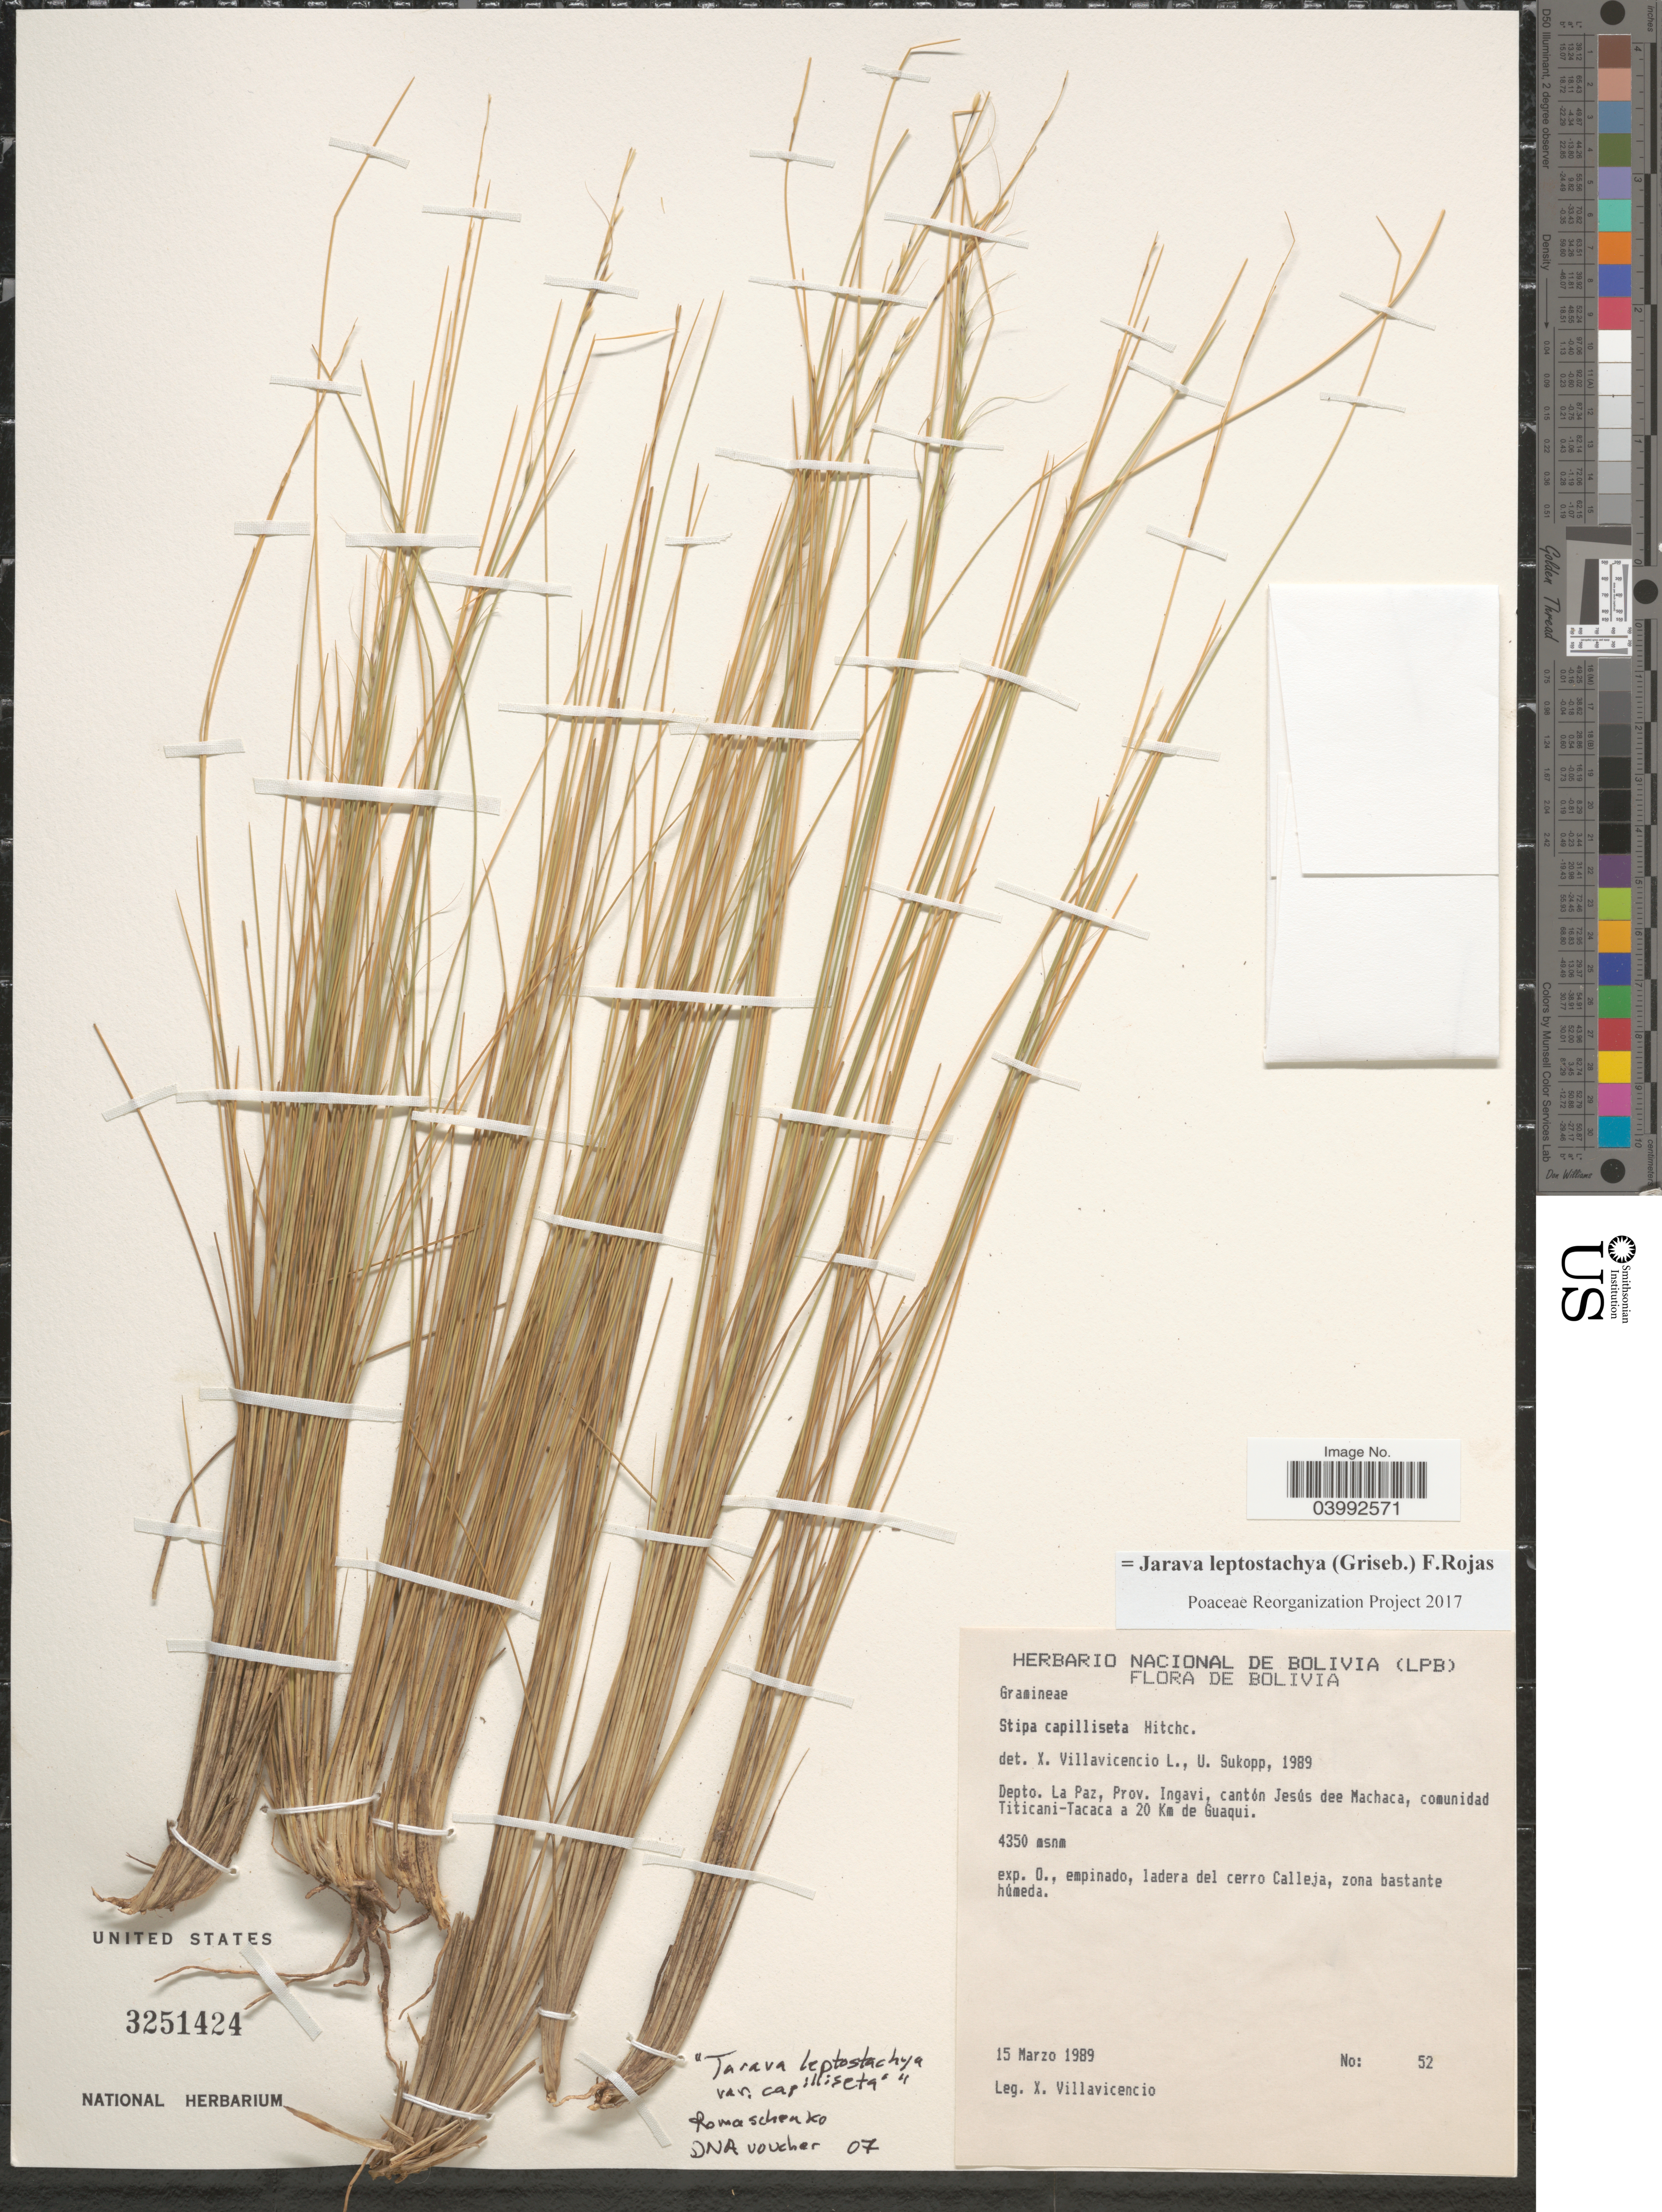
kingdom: Plantae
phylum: Tracheophyta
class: Liliopsida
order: Poales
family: Poaceae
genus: Jarava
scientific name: Jarava leptostachya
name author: (Griseb.) F. Rojas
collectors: X. Villavicencio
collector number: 52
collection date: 1989-03-15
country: Bolivia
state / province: La Paz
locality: Depto. La Paz, Prov. Ingavi, cantón Jesús dee Machaca, comunidad Titicani-Tacaca a 20 Km de Guaqui.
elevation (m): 4350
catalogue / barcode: US 3251424